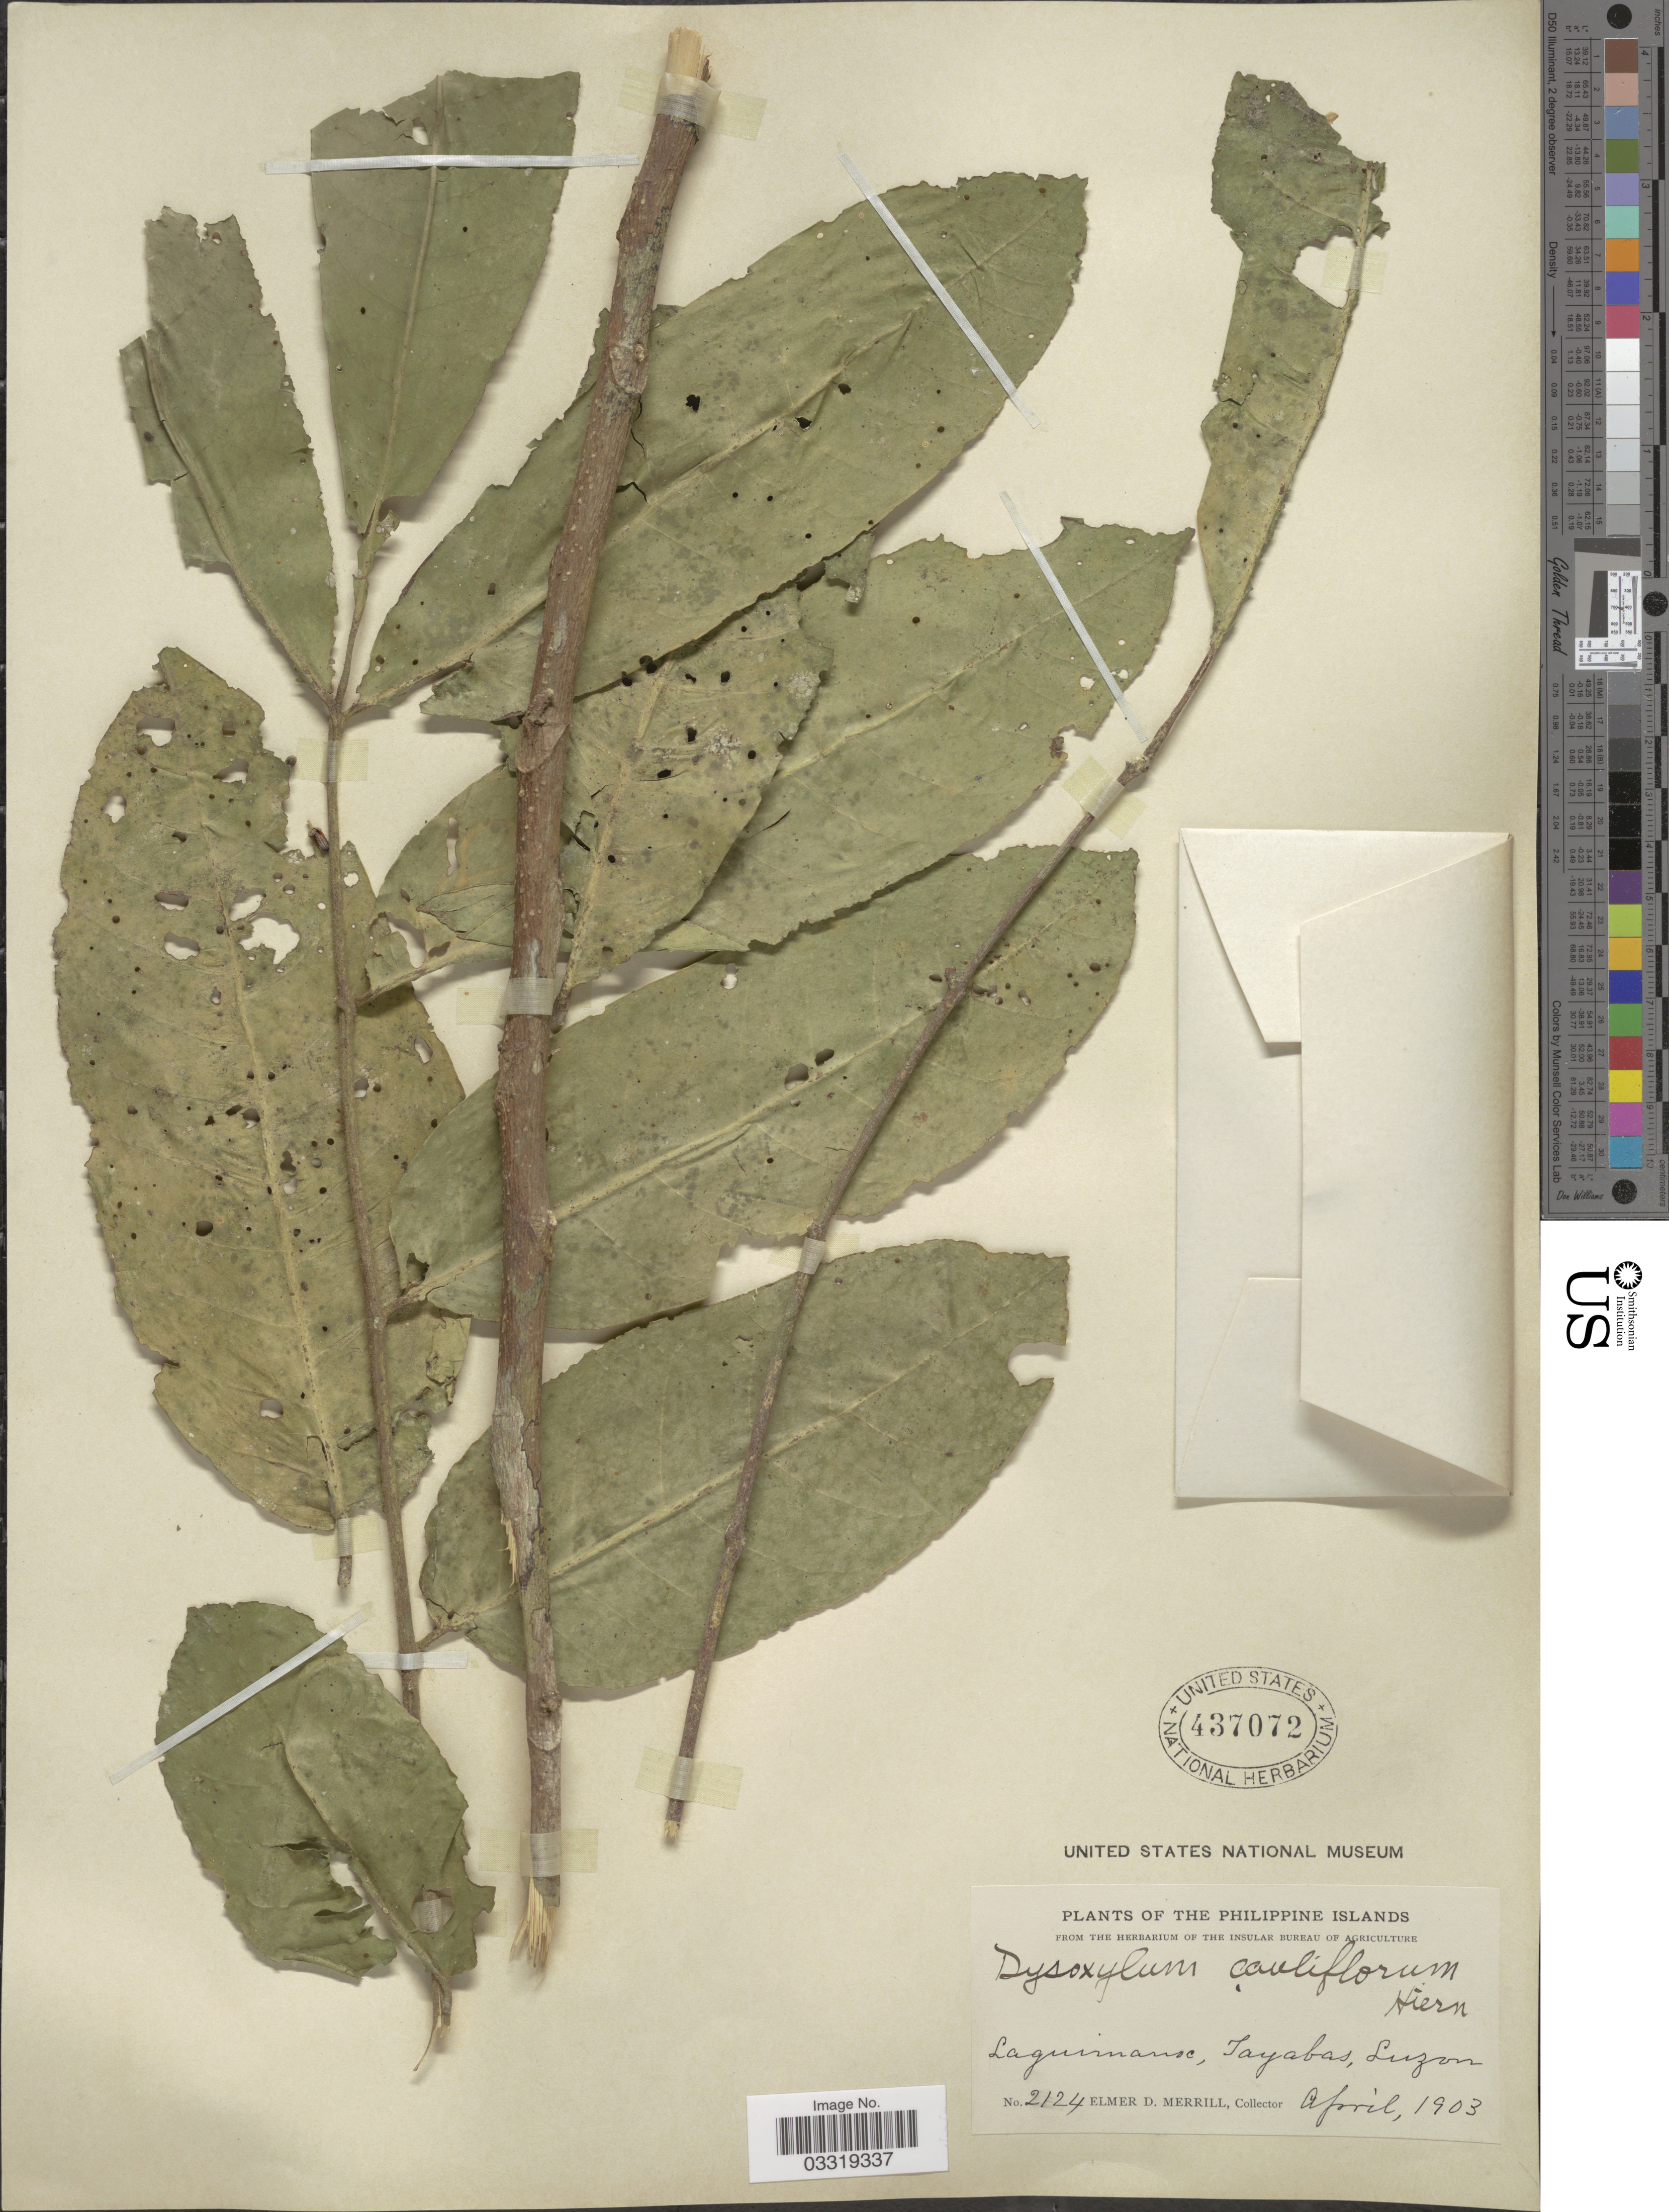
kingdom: Plantae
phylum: Tracheophyta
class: Magnoliopsida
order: Sapindales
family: Meliaceae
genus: Epicharis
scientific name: Epicharis cumingiana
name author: (C. DC.) Harms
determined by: Strong, Mark T., (BOT), Smithsonian Institution - National Museum of Natural History (UNITED STATES)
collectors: E. D. Merrill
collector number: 2124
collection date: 1903-04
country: Philippines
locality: Laguimanoc, Tayabas, Luzon.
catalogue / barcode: US 437072